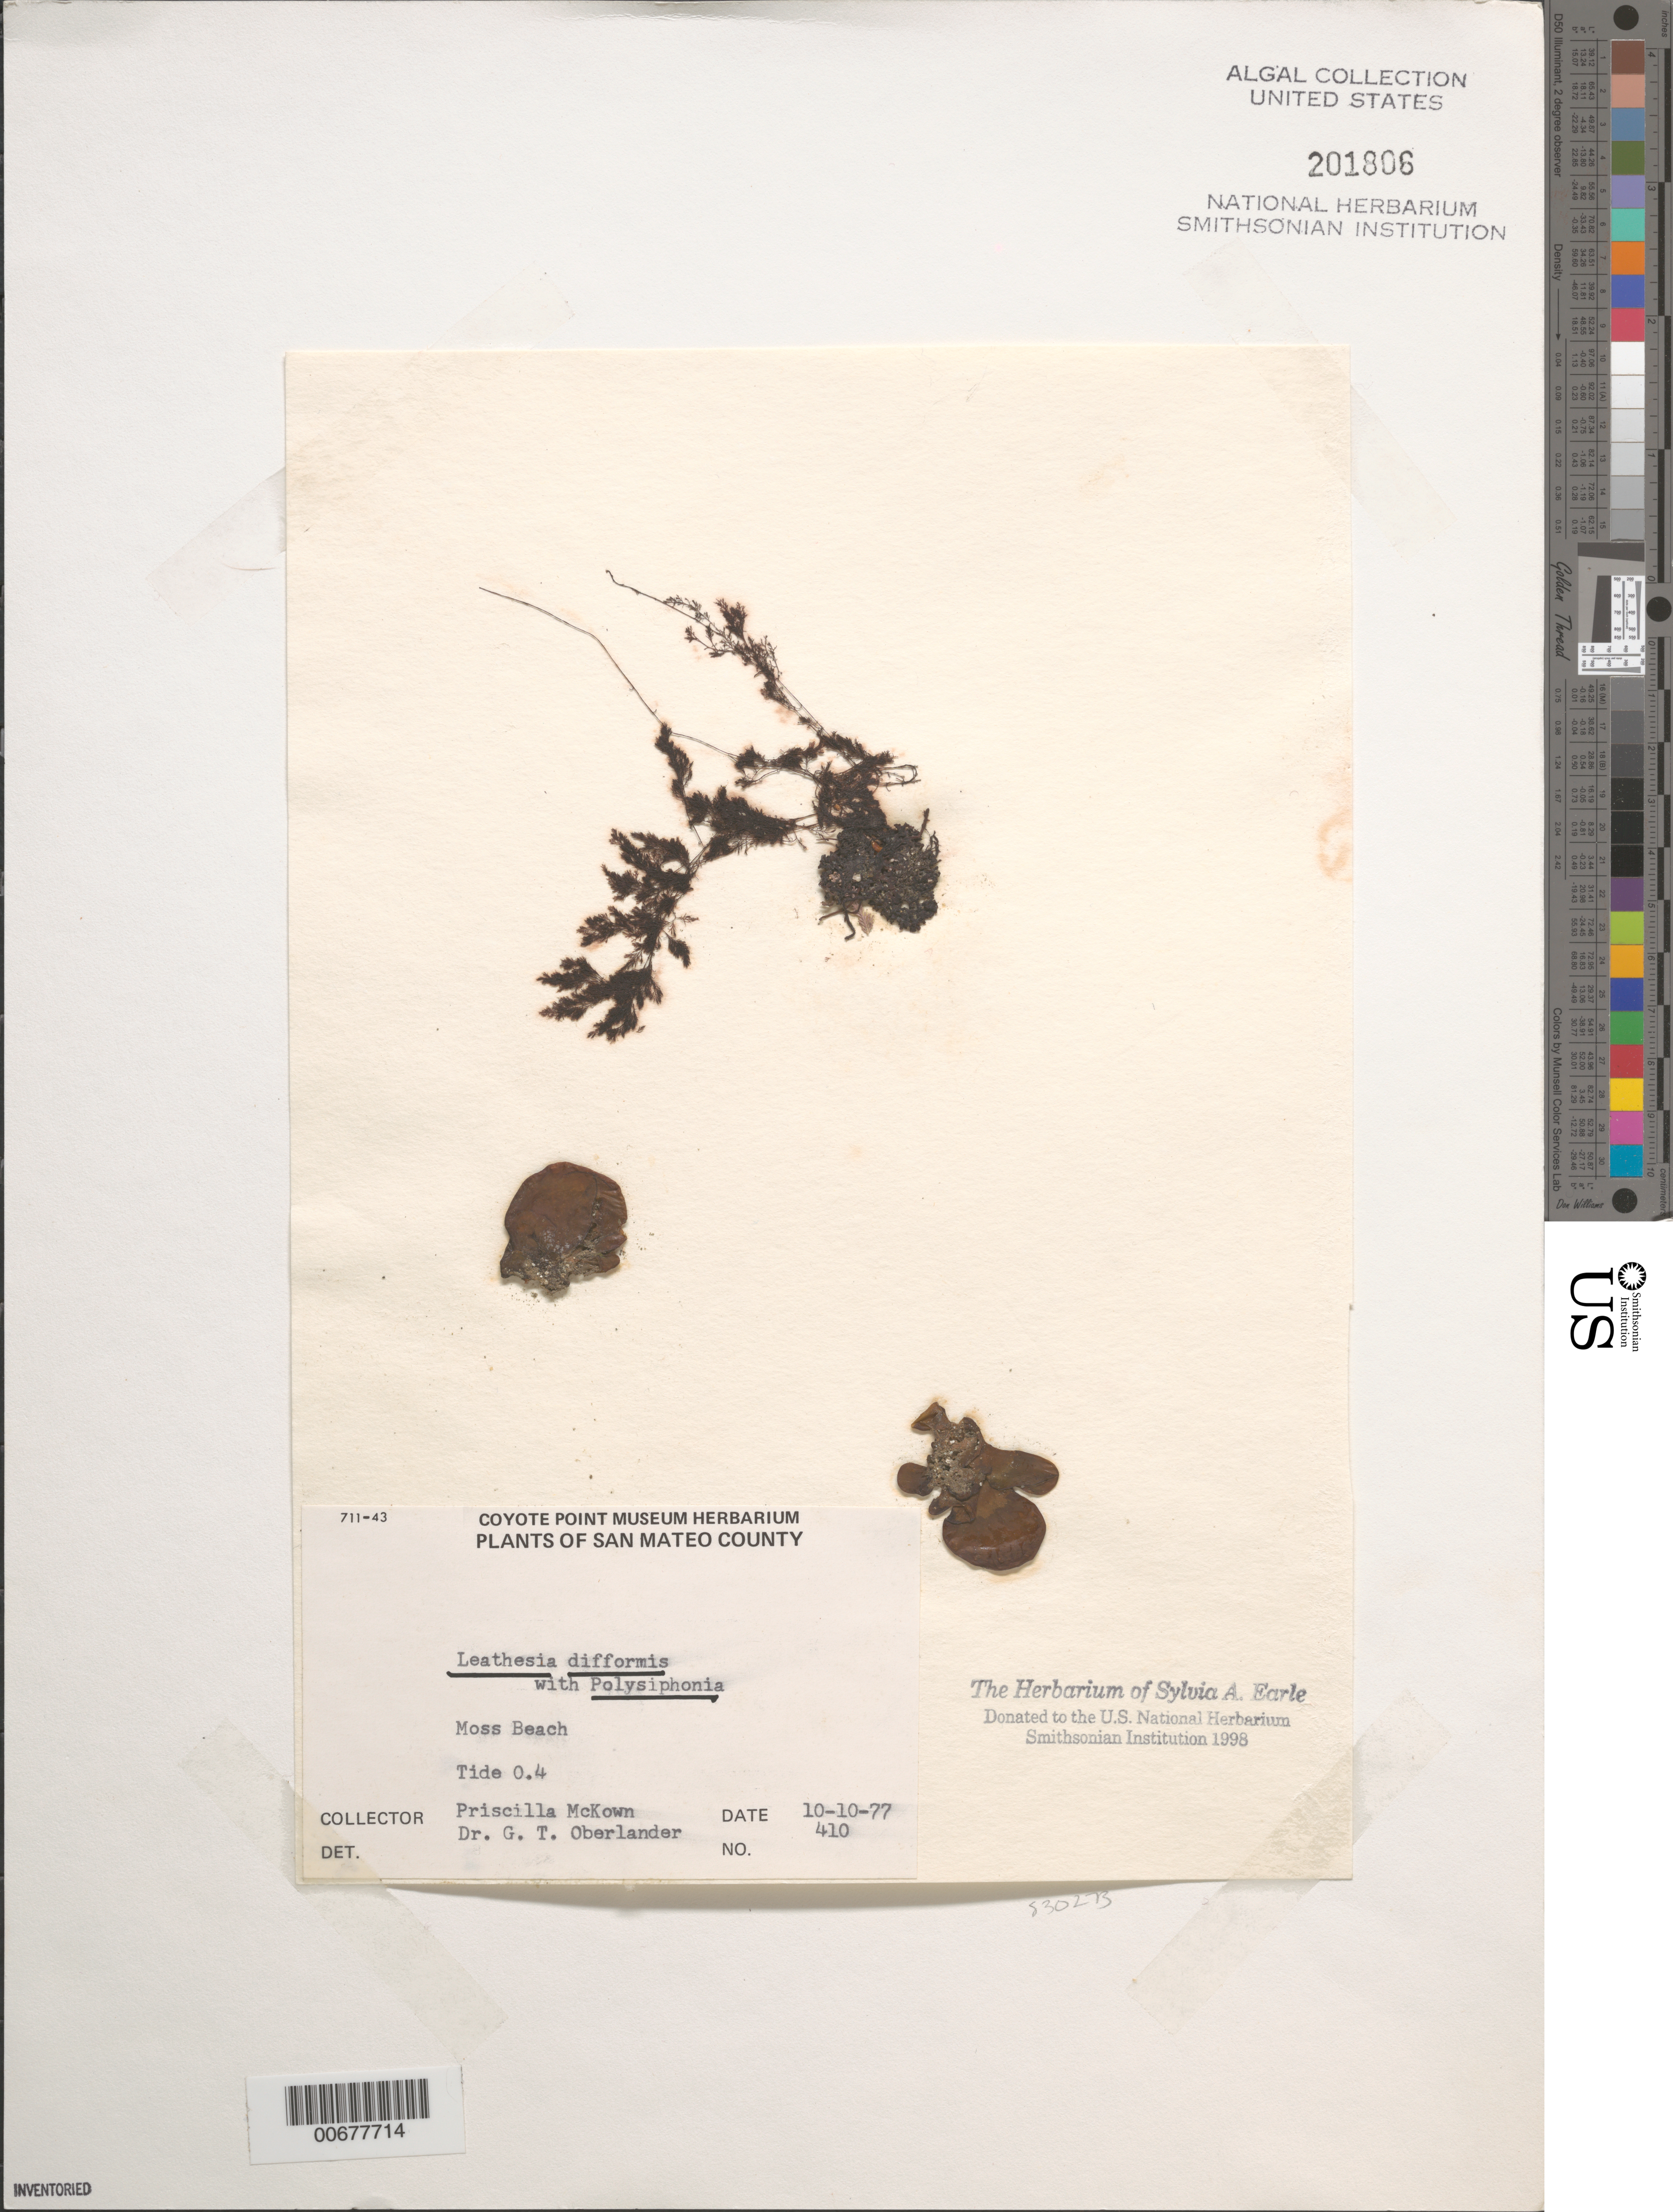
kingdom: Chromista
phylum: Ochrophyta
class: Phaeophyceae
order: Ectocarpales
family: Chordariaceae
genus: Leathesia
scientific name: Leathesia difformis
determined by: Oberlander, G. T.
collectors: P. McKown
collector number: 410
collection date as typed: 10 Oct 1977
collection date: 1977-10-10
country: United States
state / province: California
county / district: San Mateo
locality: Moss Beach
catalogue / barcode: US 201806